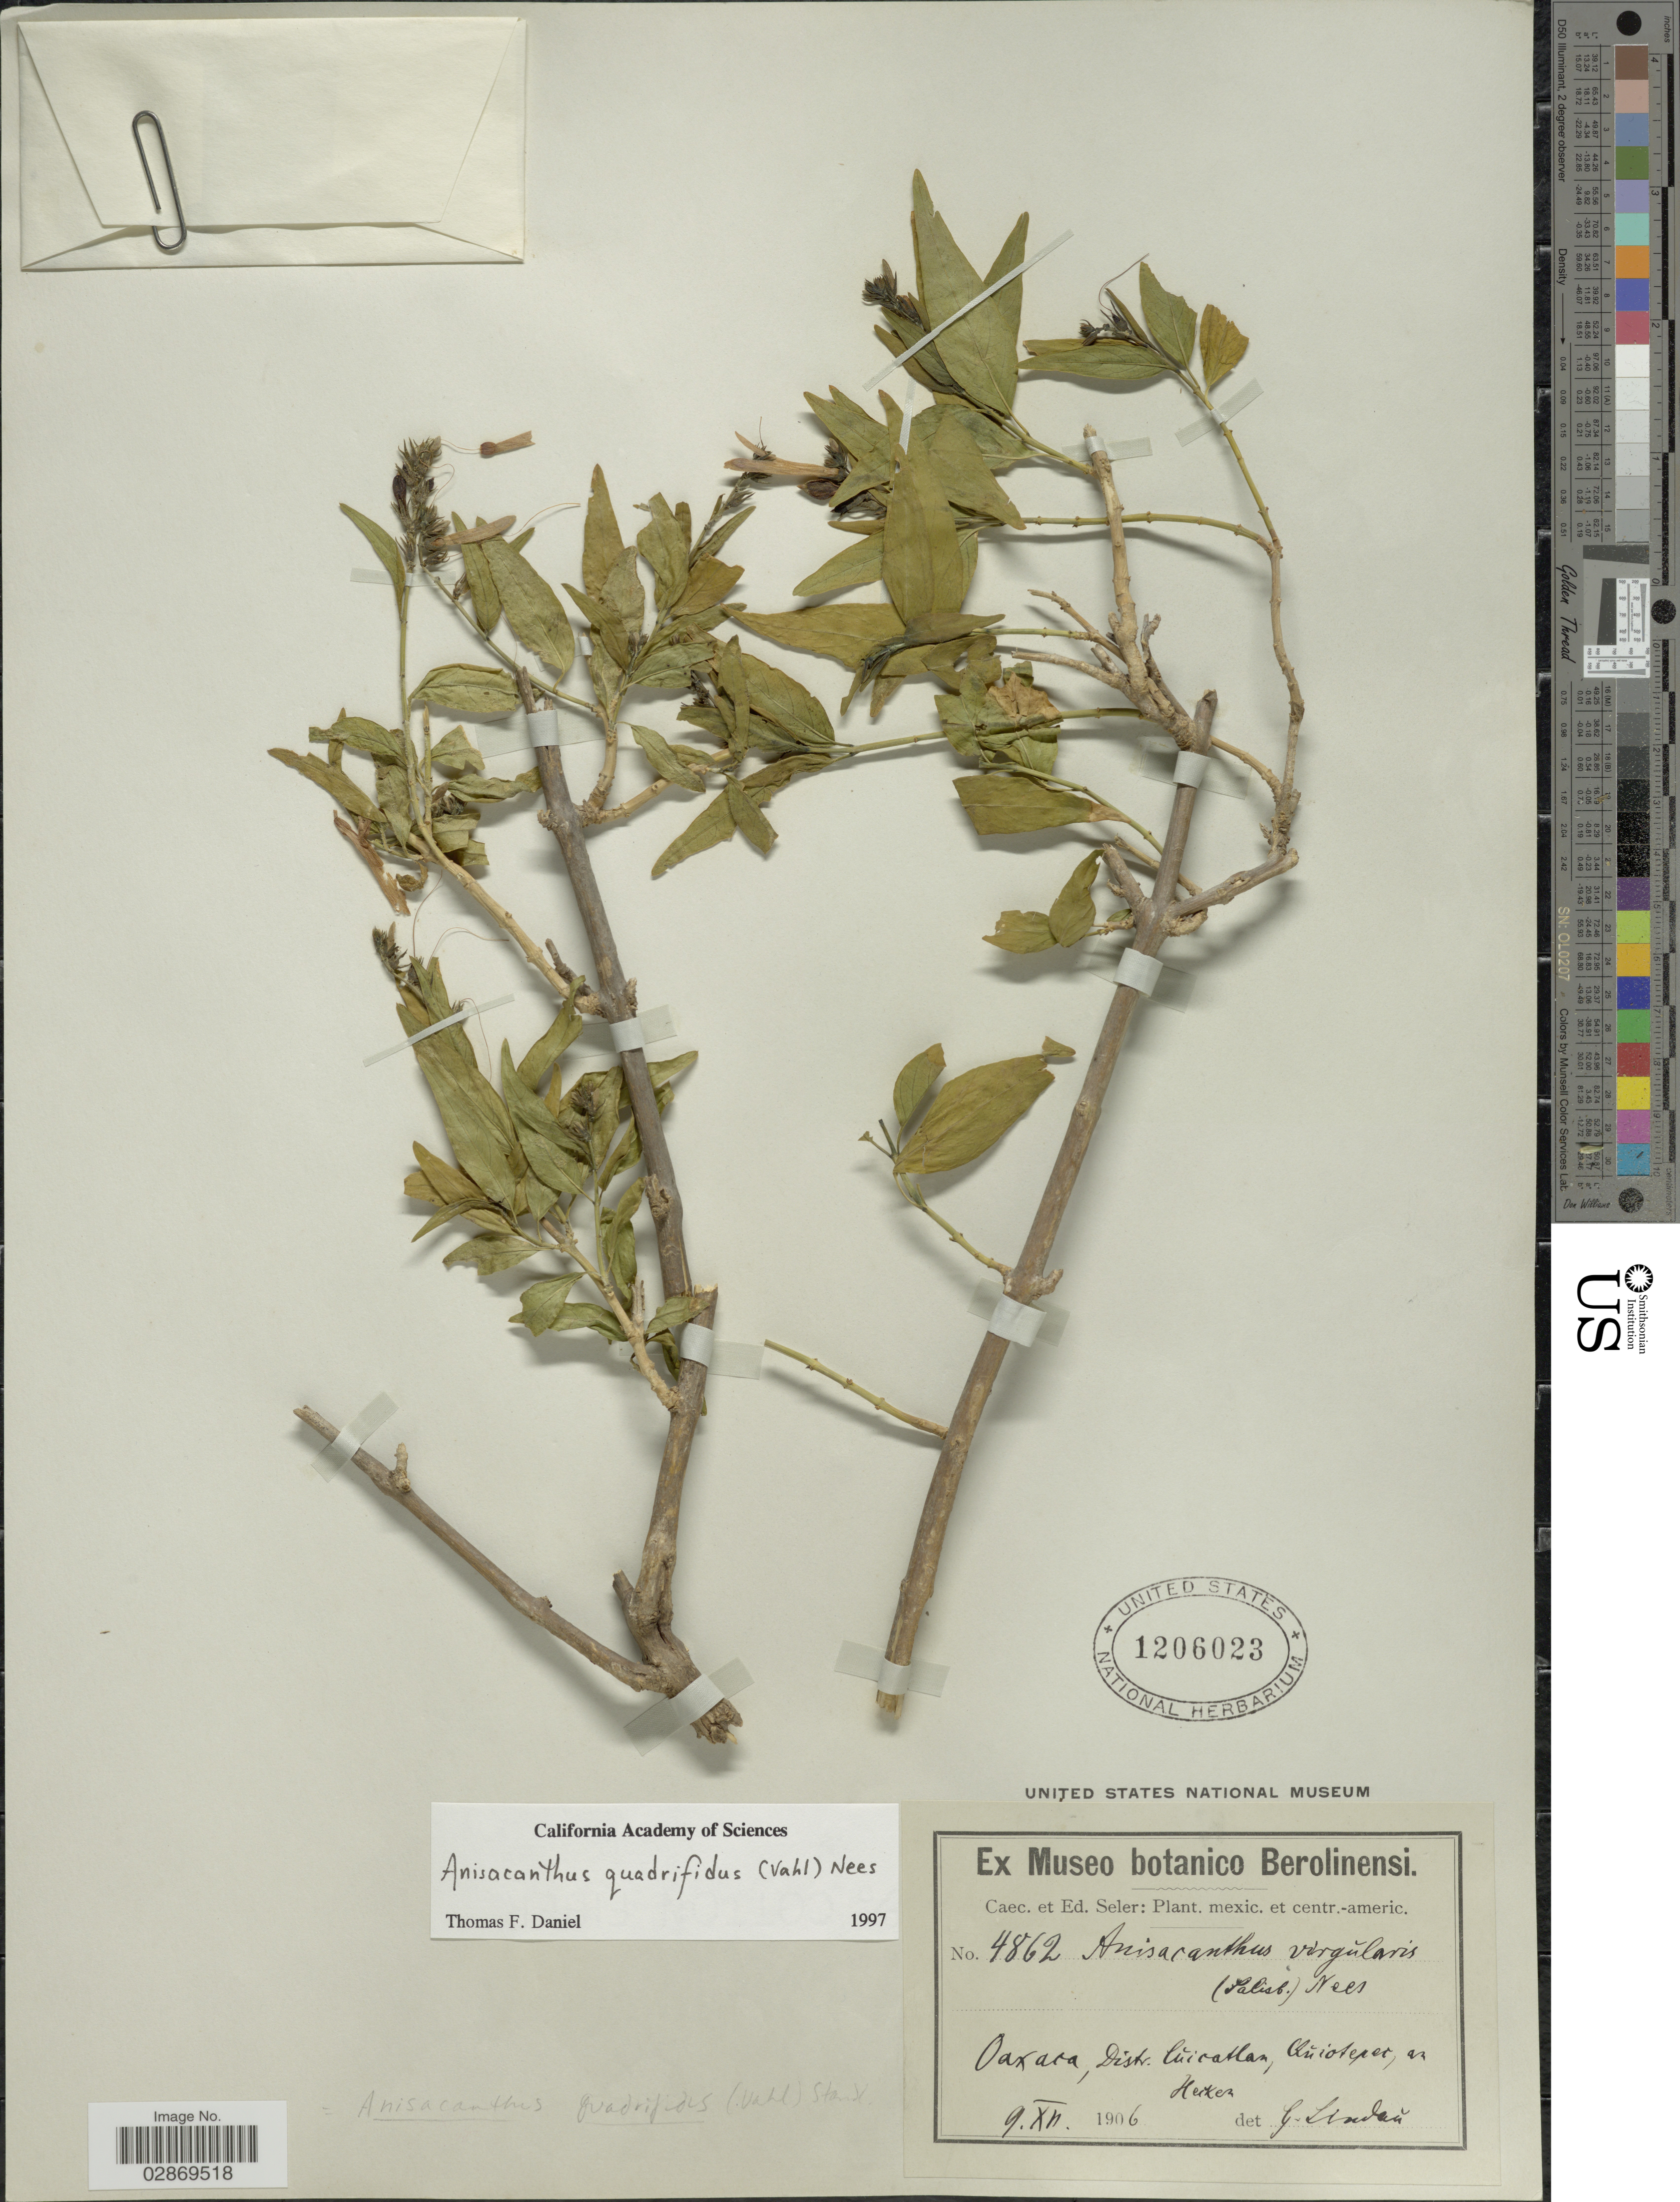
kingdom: Plantae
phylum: Tracheophyta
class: Magnoliopsida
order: Lamiales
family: Acanthaceae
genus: Anisacanthus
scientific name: Anisacanthus quadrifidus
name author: (Vahl) Nees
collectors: ex Caec. et Ed Seler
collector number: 4862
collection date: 1906-12-09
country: Mexico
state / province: Oaxaca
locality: Distr. Cuicatlan, Quiotepec, an Hecken.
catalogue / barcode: US 1206023